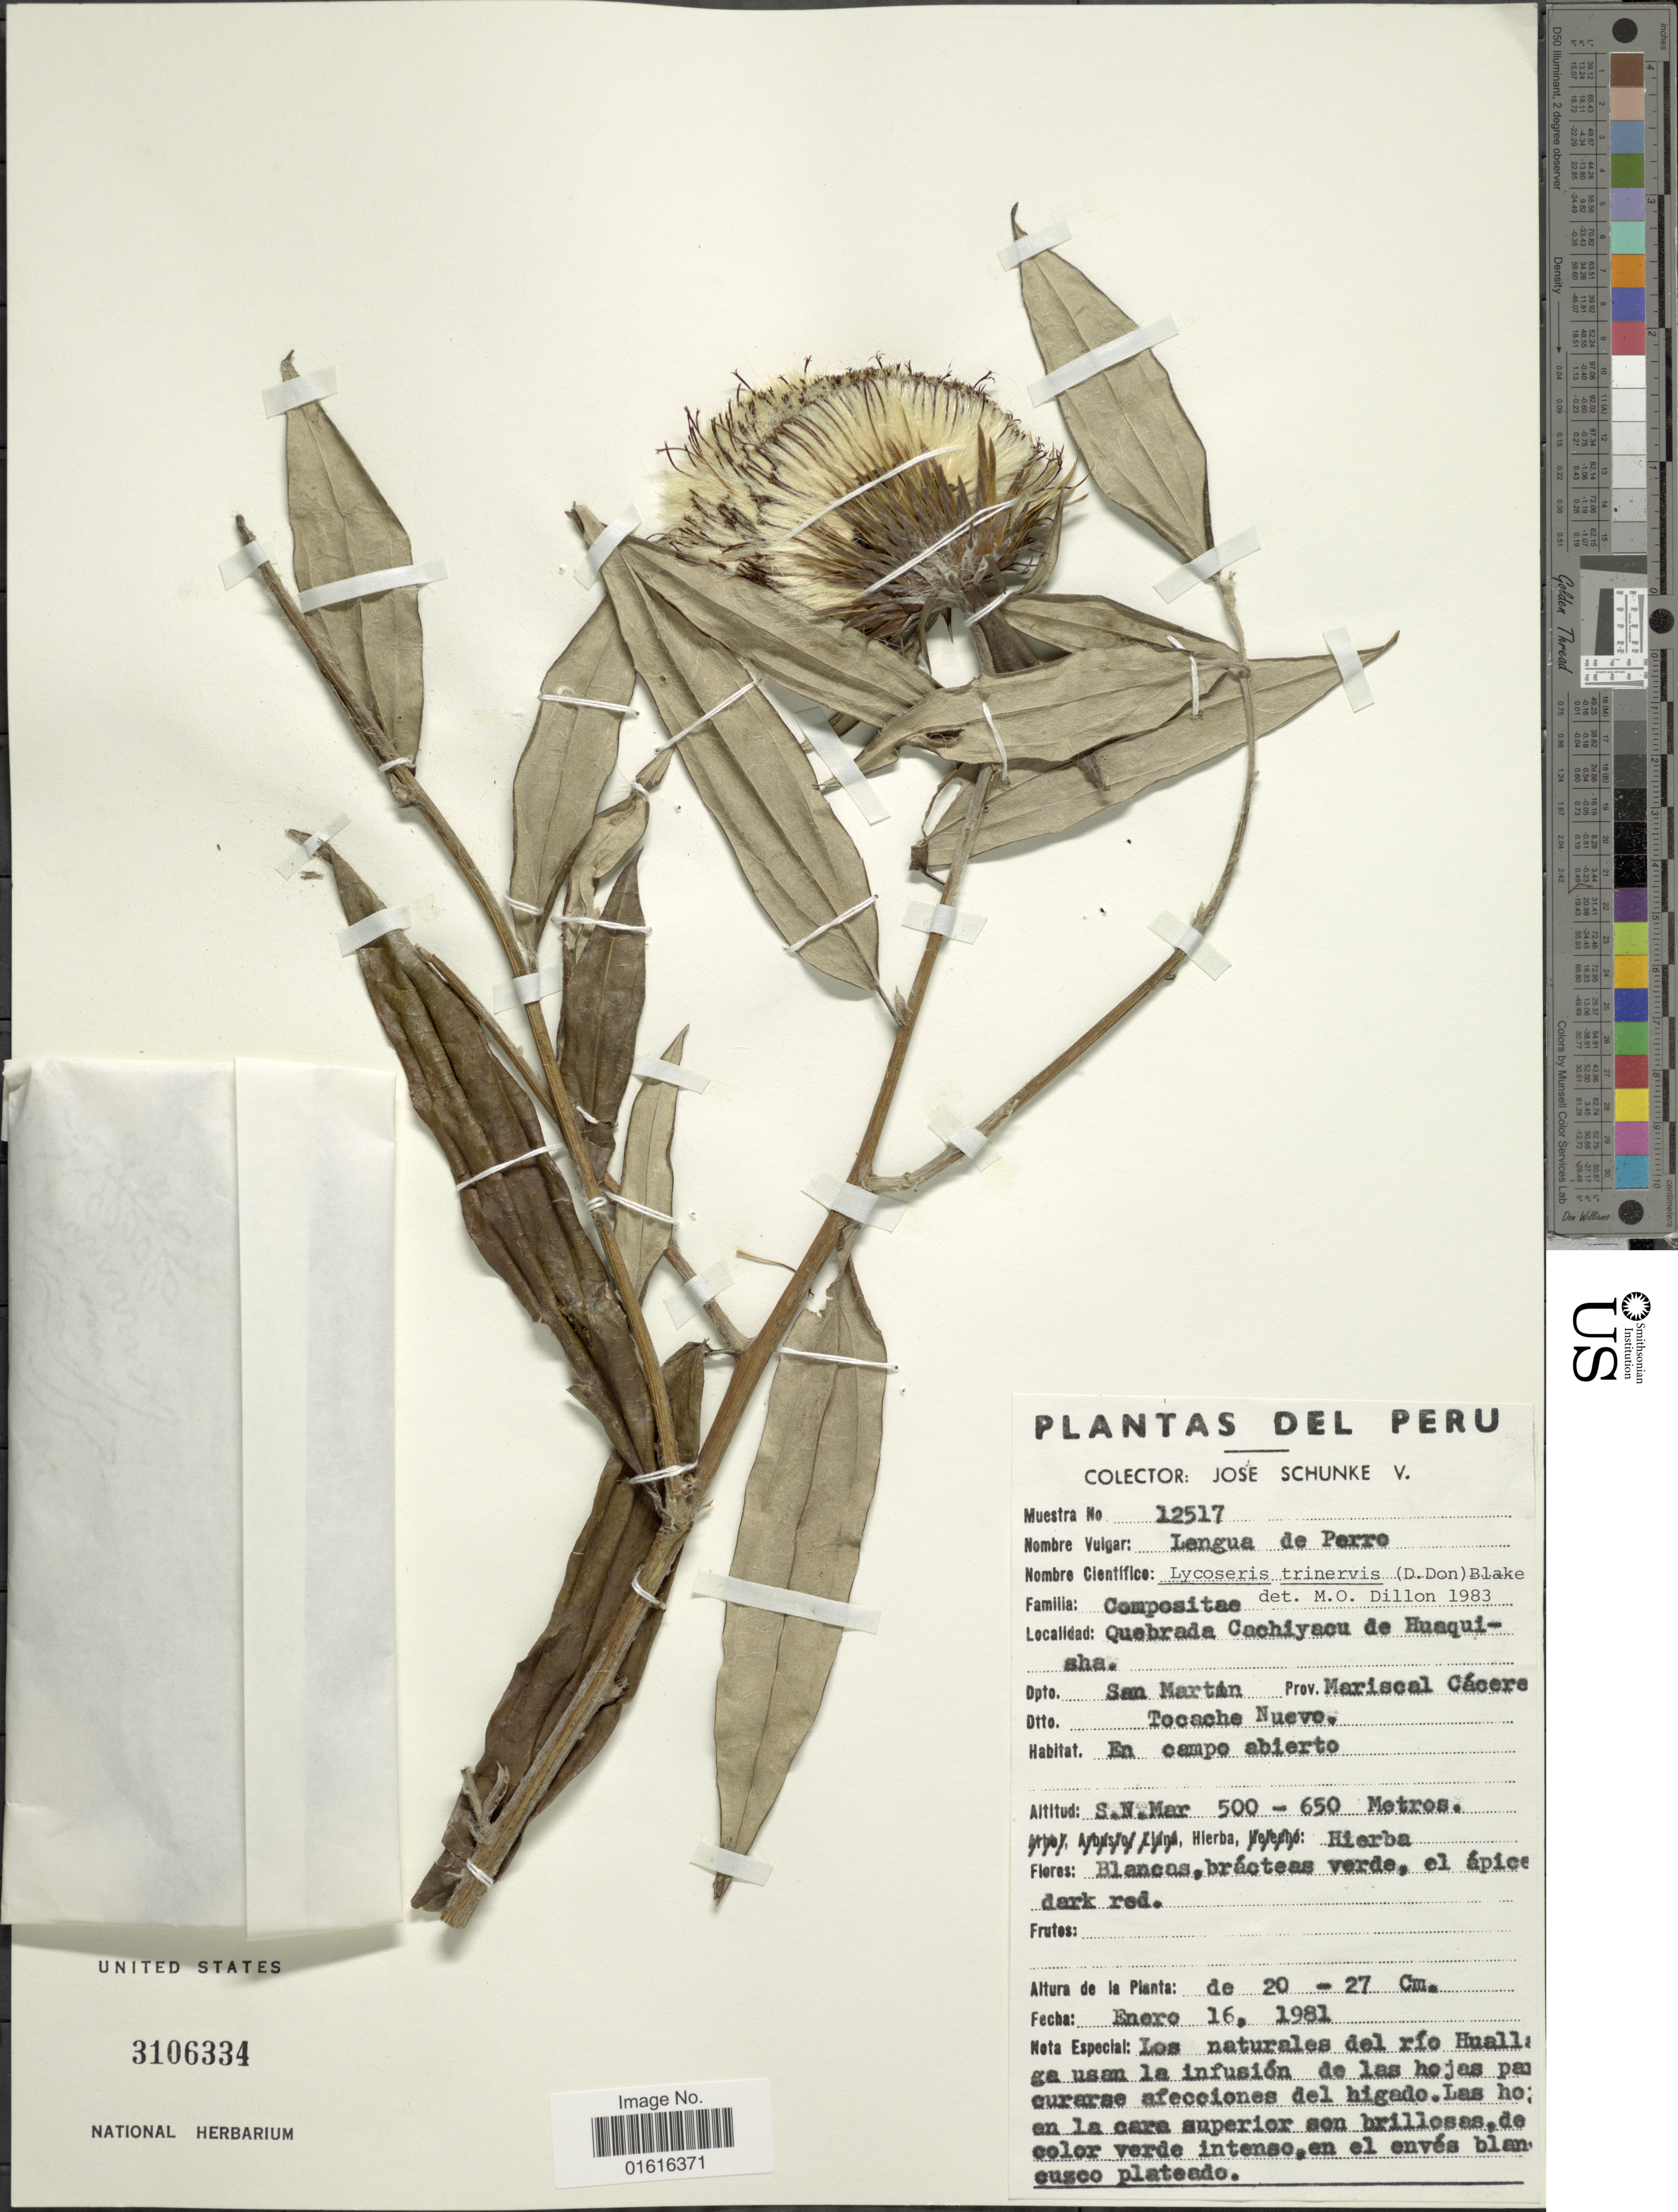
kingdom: Plantae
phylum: Tracheophyta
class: Magnoliopsida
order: Asterales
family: Asteraceae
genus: Lycoseris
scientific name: Lycoseris trinervis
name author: (D. Don) S.F. Blake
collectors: J. Schunke Vigo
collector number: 12517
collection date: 1981-01-16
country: Peru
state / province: San Martín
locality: Prov. Mariscal Cacere, Dtto. Tocache Nuevo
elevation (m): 500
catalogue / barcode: US 3106334